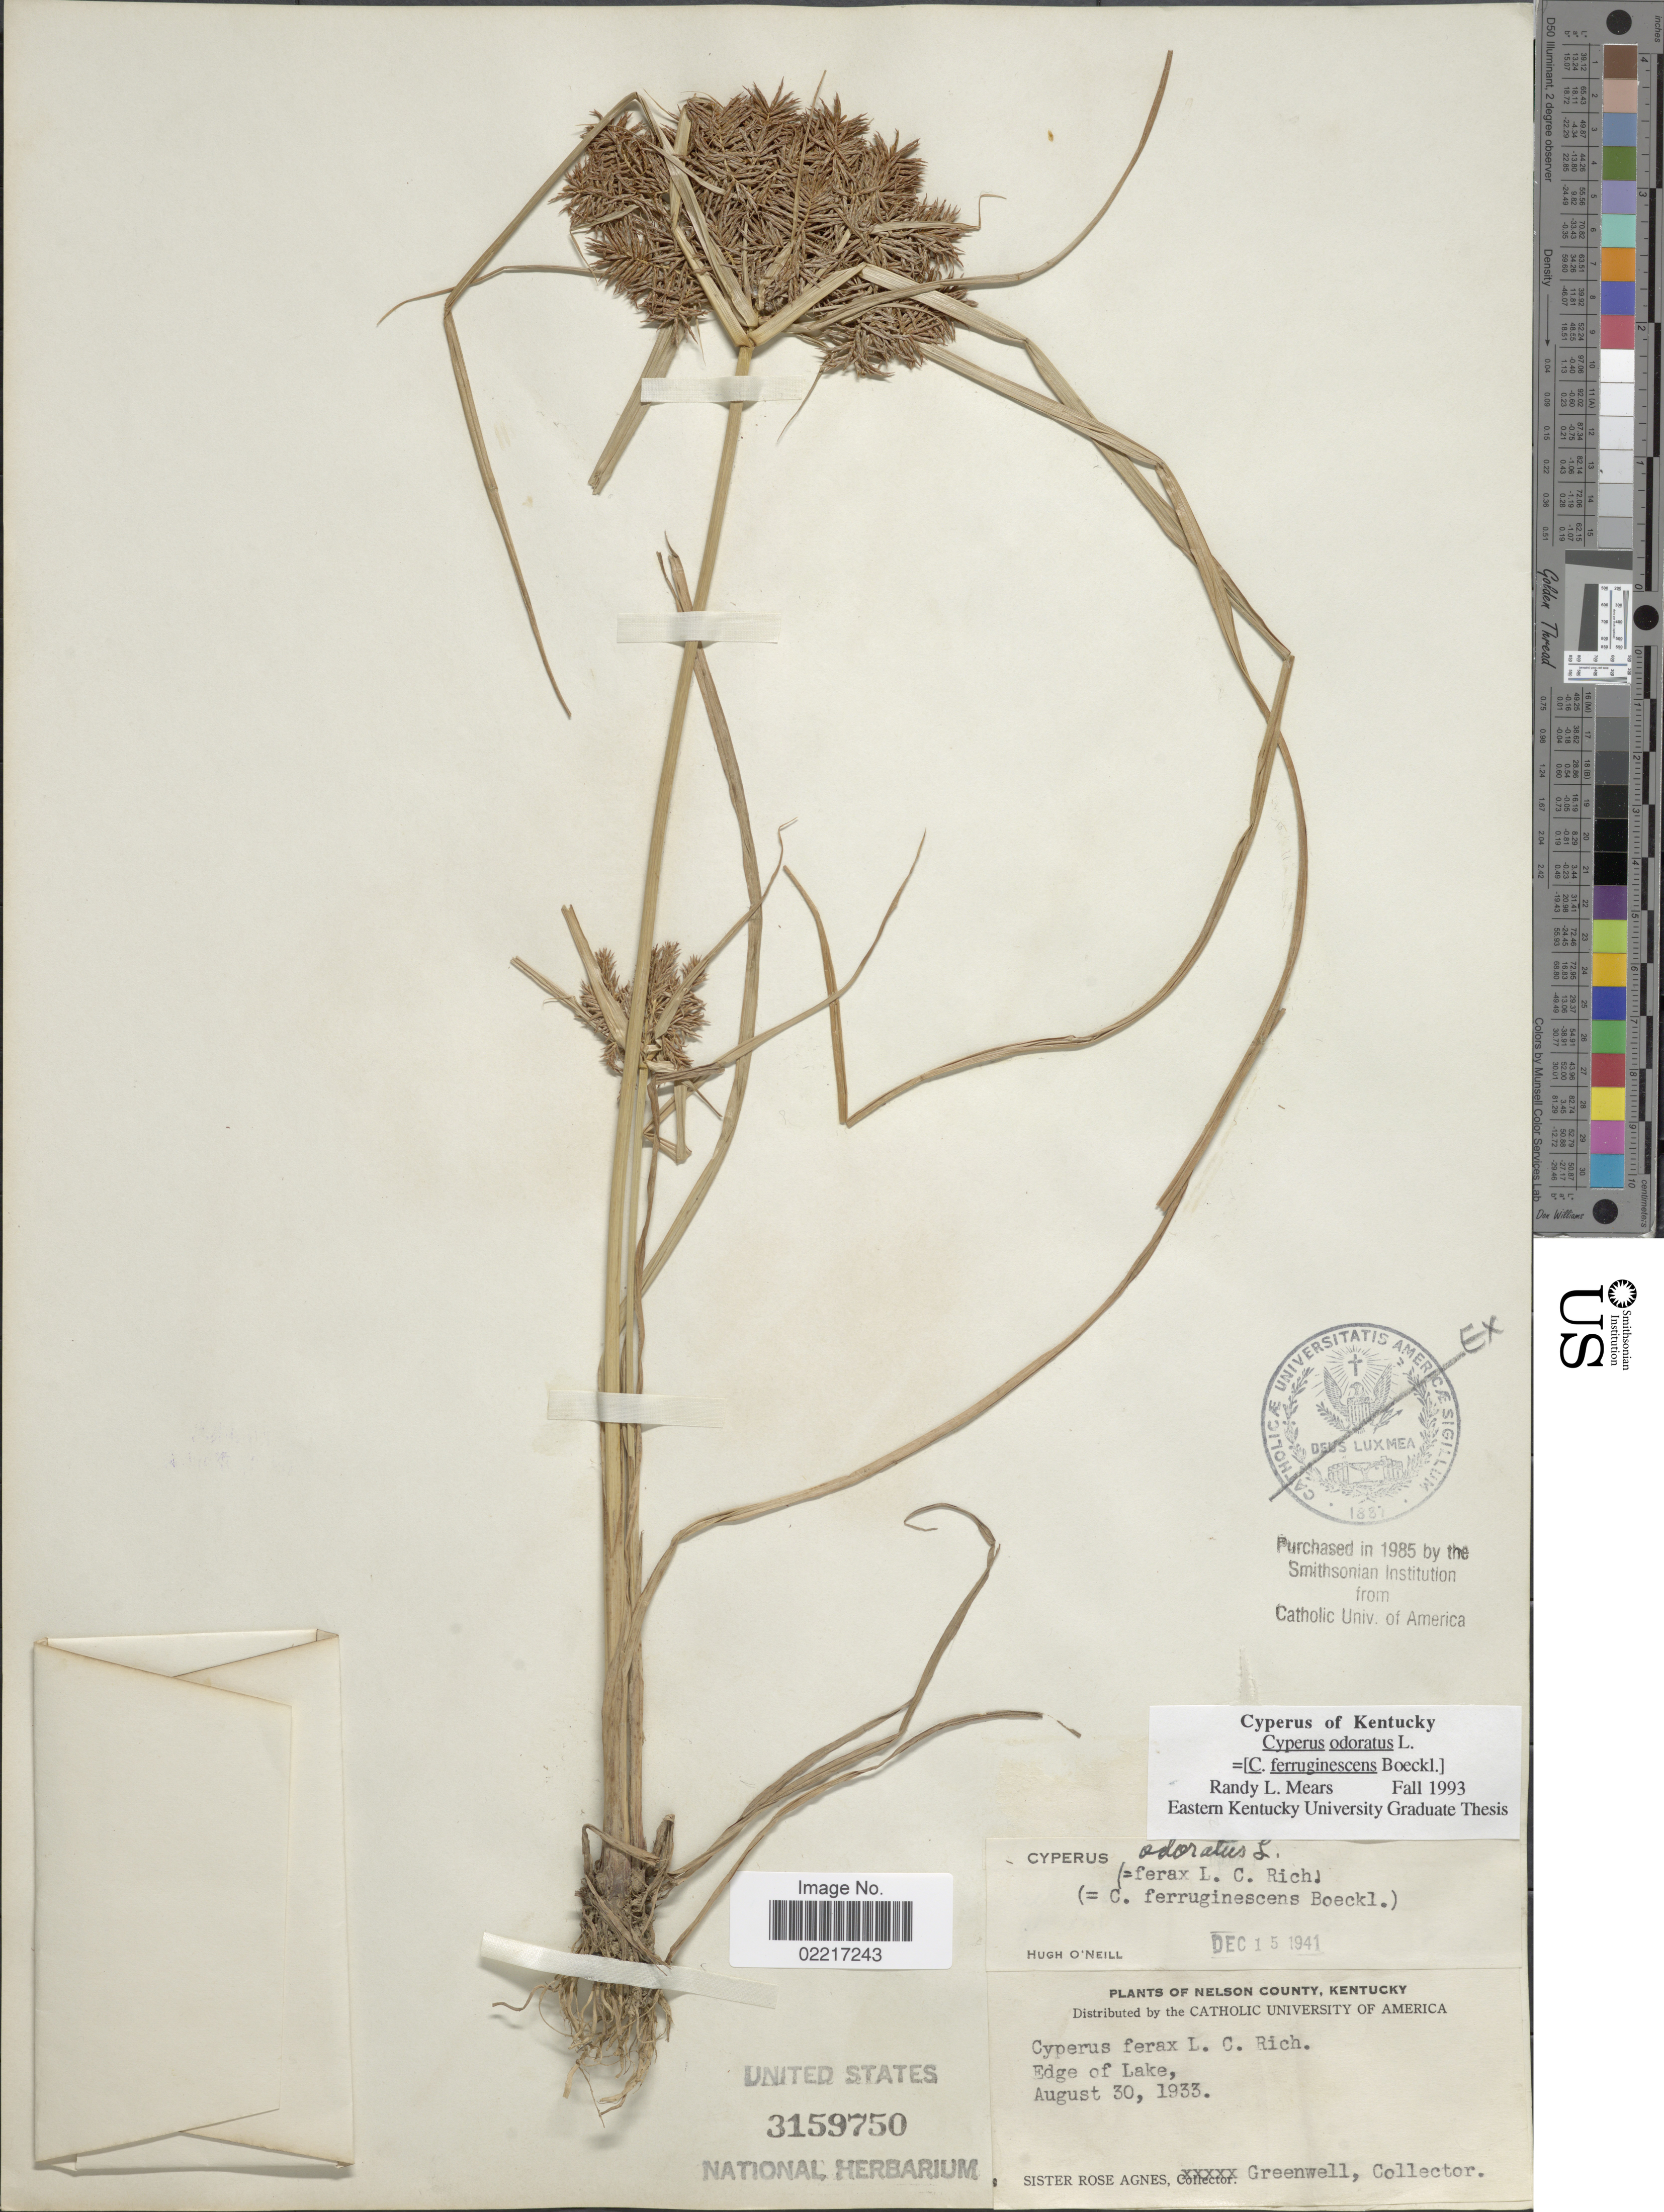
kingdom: Plantae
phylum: Tracheophyta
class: Liliopsida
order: Poales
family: Cyperaceae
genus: Cyperus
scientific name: Cyperus odoratus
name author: L.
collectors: Sister Rose Agnes & -. Greenwell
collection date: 1933-08-30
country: United States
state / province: Kentucky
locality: Nelson County, Edge of Lake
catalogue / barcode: US 3159750